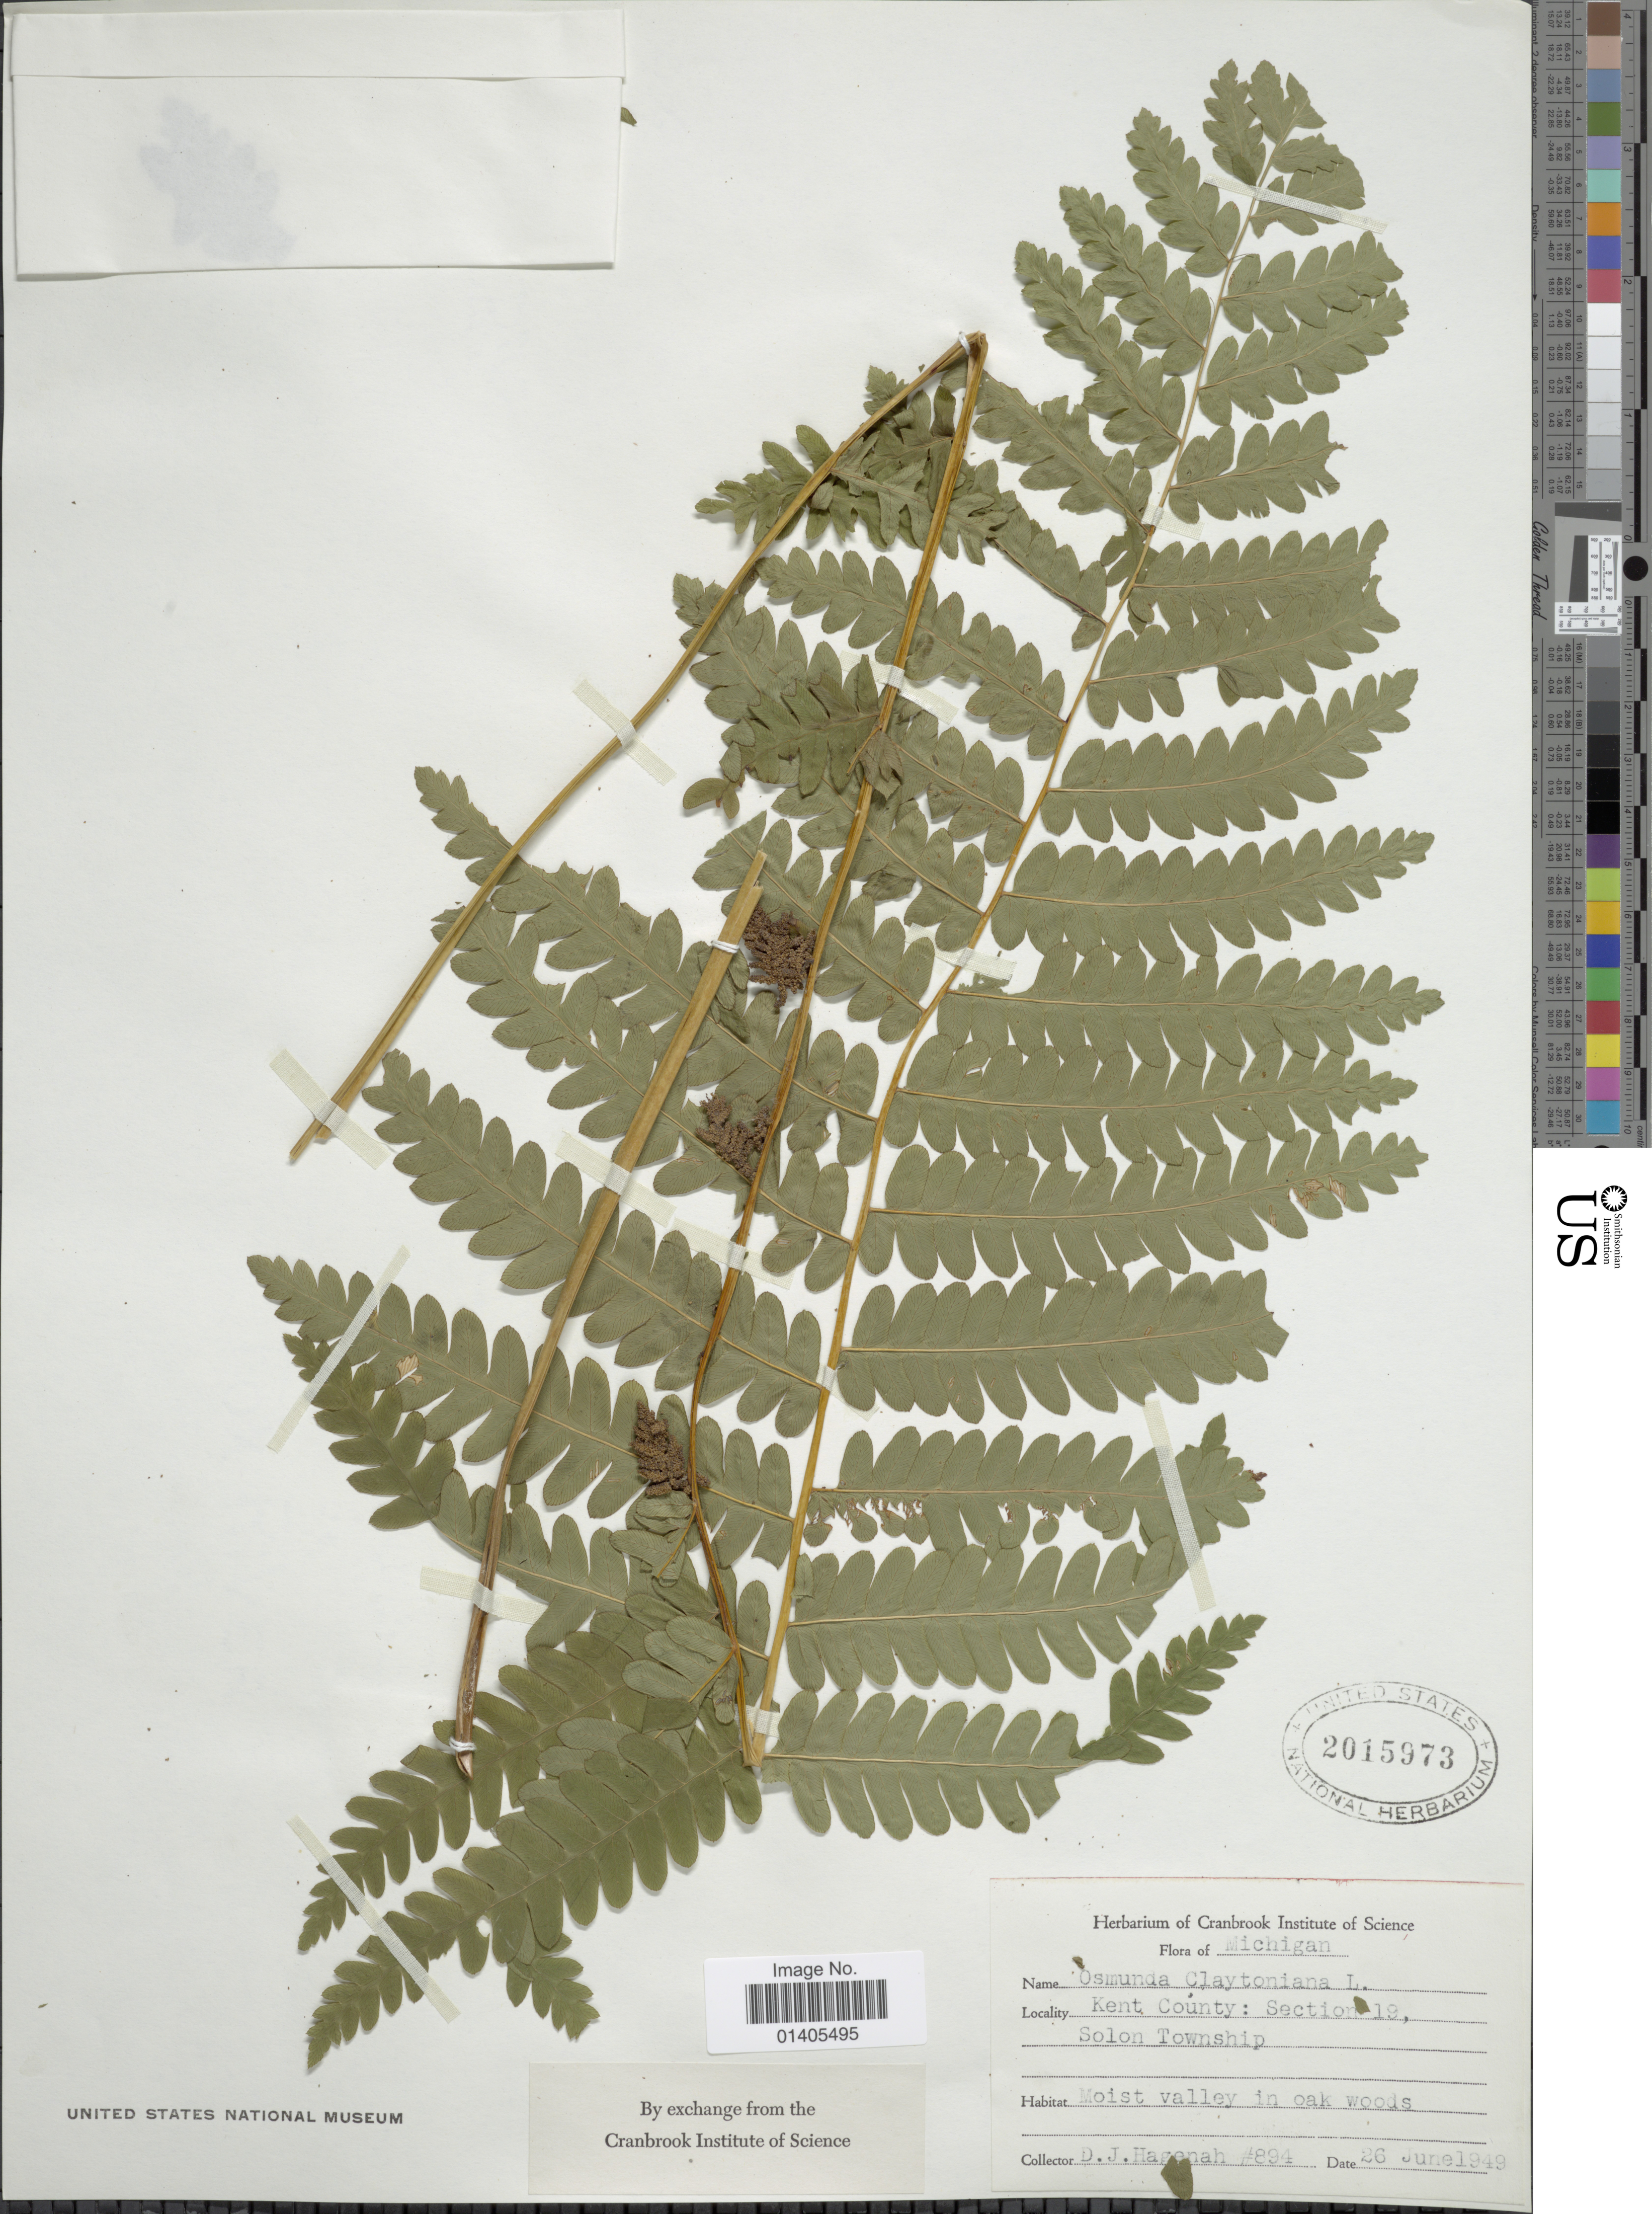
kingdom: Plantae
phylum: Tracheophyta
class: Polypodiopsida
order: Osmundales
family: Osmundaceae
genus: Osmunda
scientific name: Osmunda claytoniana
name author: (L.) Tagawa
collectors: D. Hagenah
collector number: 894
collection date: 1949-06-26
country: United States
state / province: Michigan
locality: Kent County: Section 19, Solon Township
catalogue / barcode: US 2015973